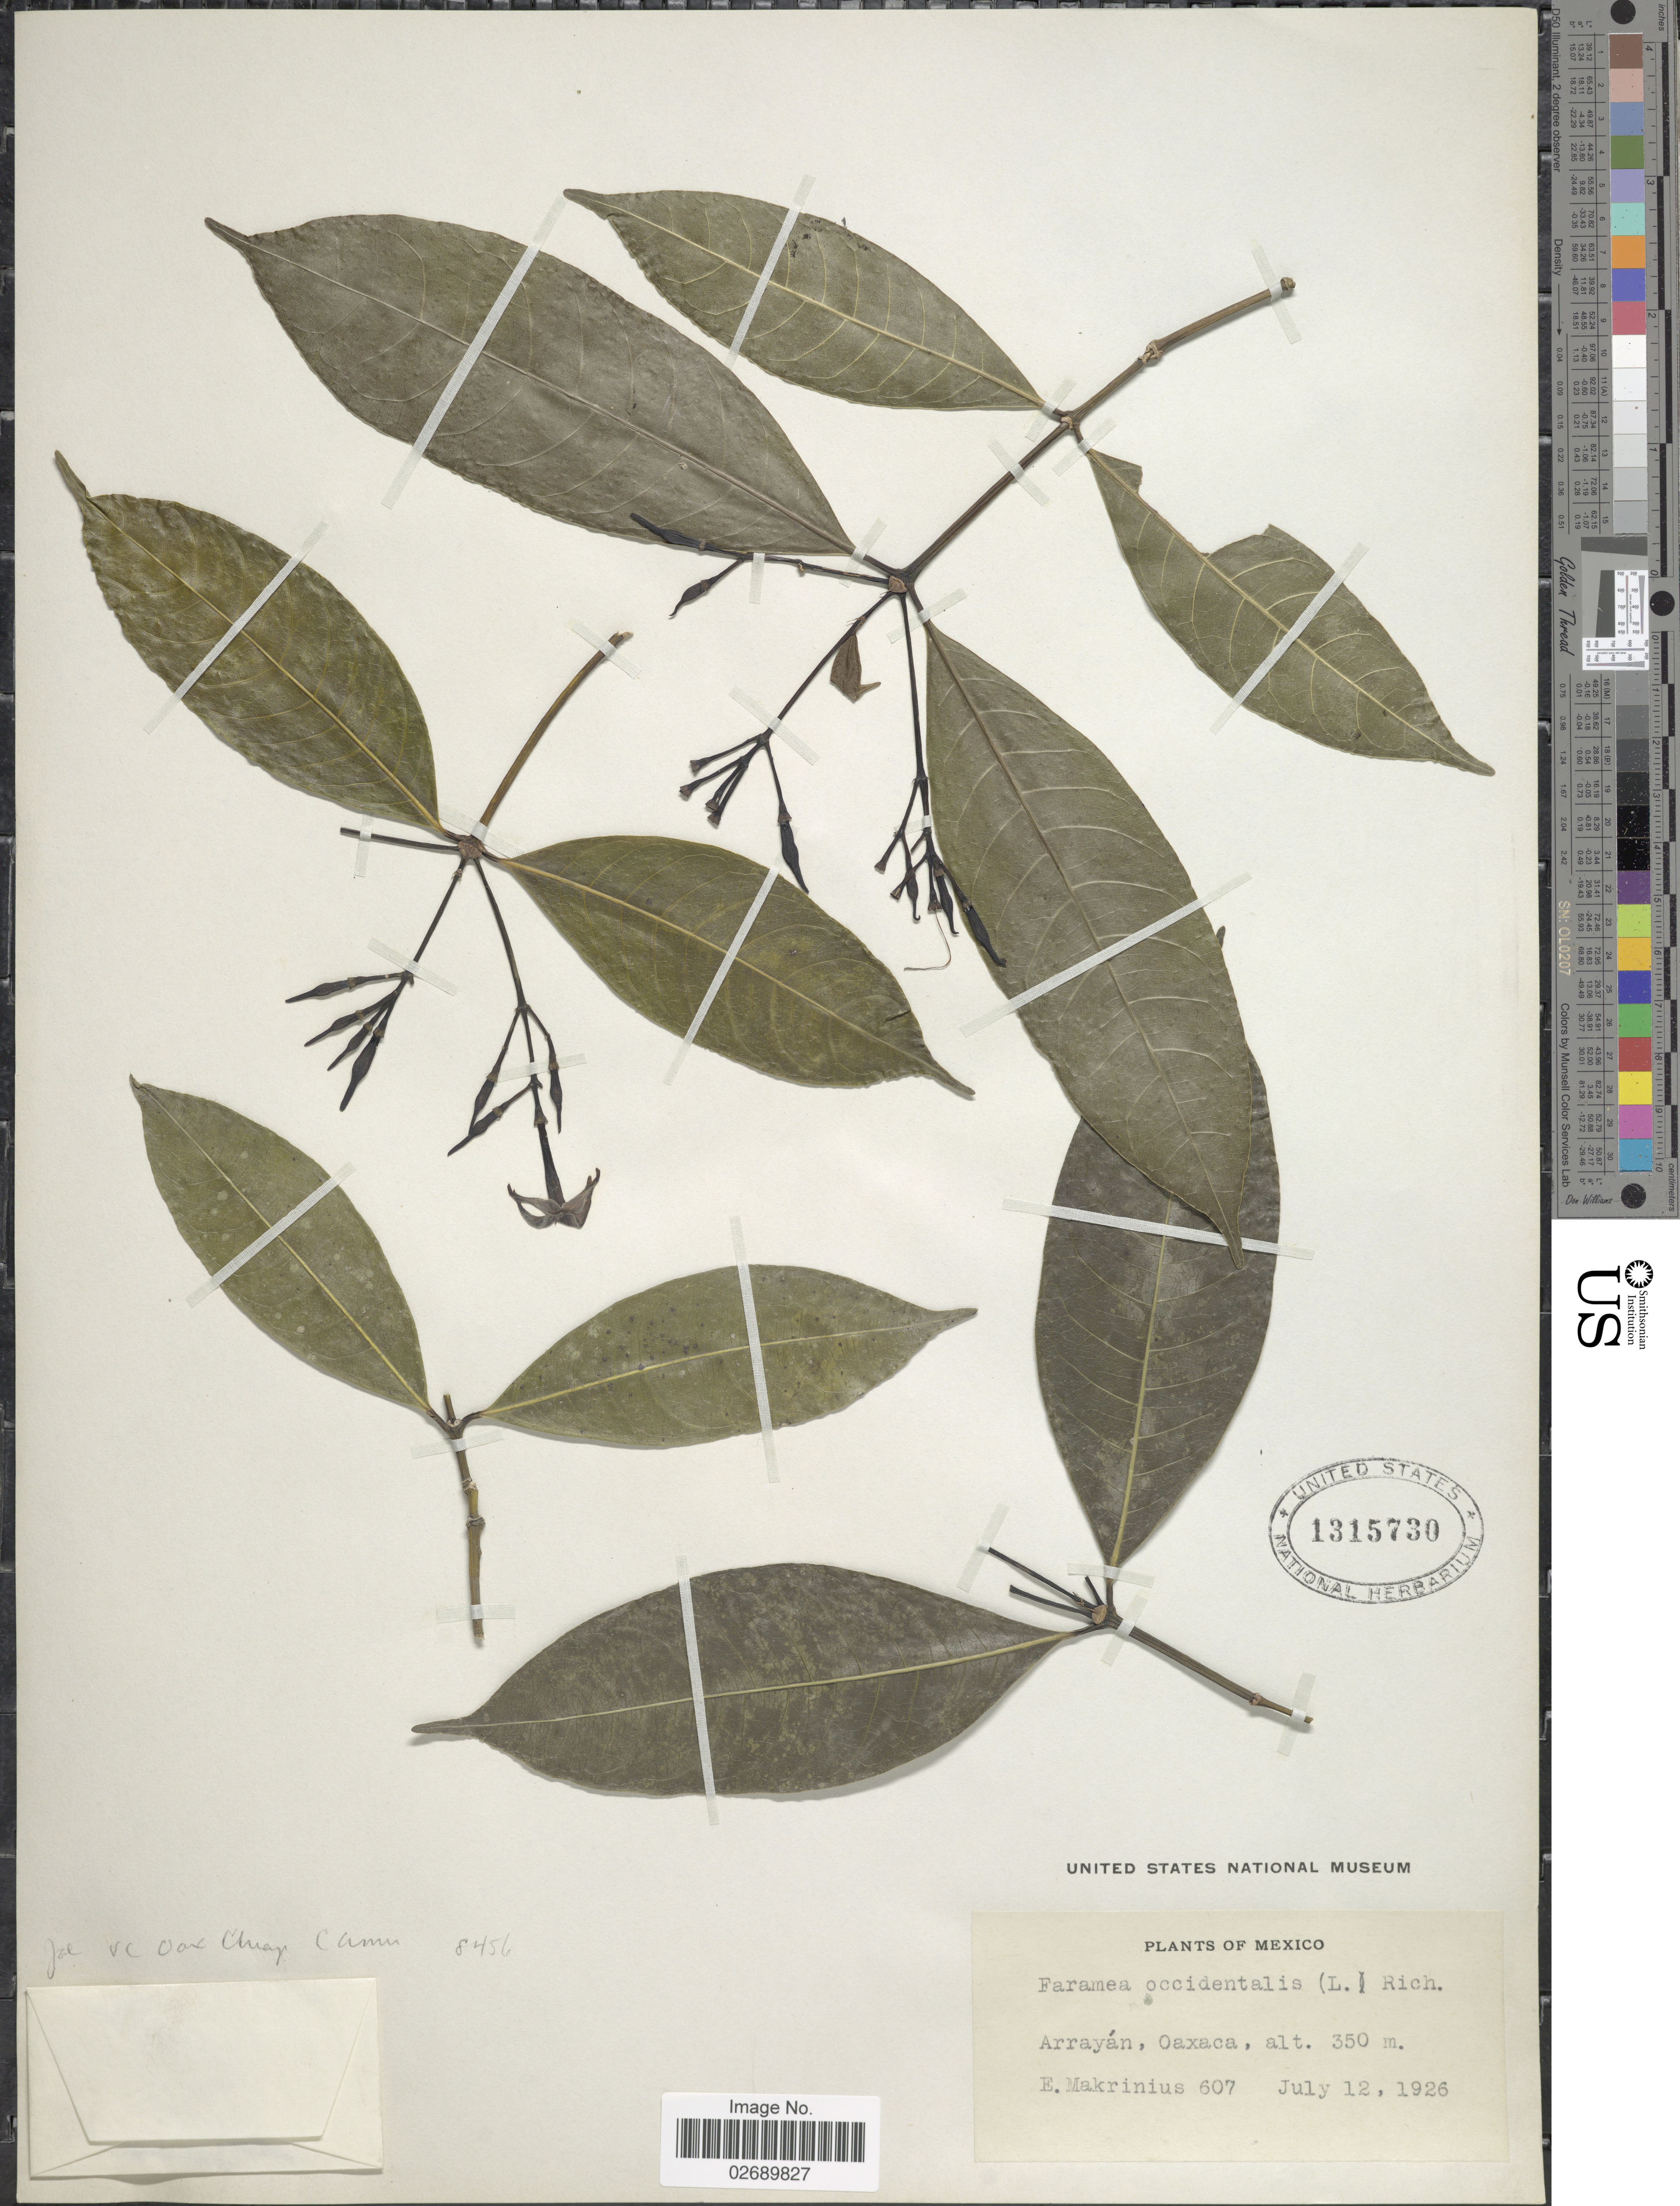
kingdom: Plantae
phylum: Tracheophyta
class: Magnoliopsida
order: Gentianales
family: Rubiaceae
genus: Faramea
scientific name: Faramea occidentalis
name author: (L.) A. Rich.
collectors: E. Makrinius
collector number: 607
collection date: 1926-07-12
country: Mexico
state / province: Oaxaca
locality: Arrayan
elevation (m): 350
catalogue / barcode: US 1315730